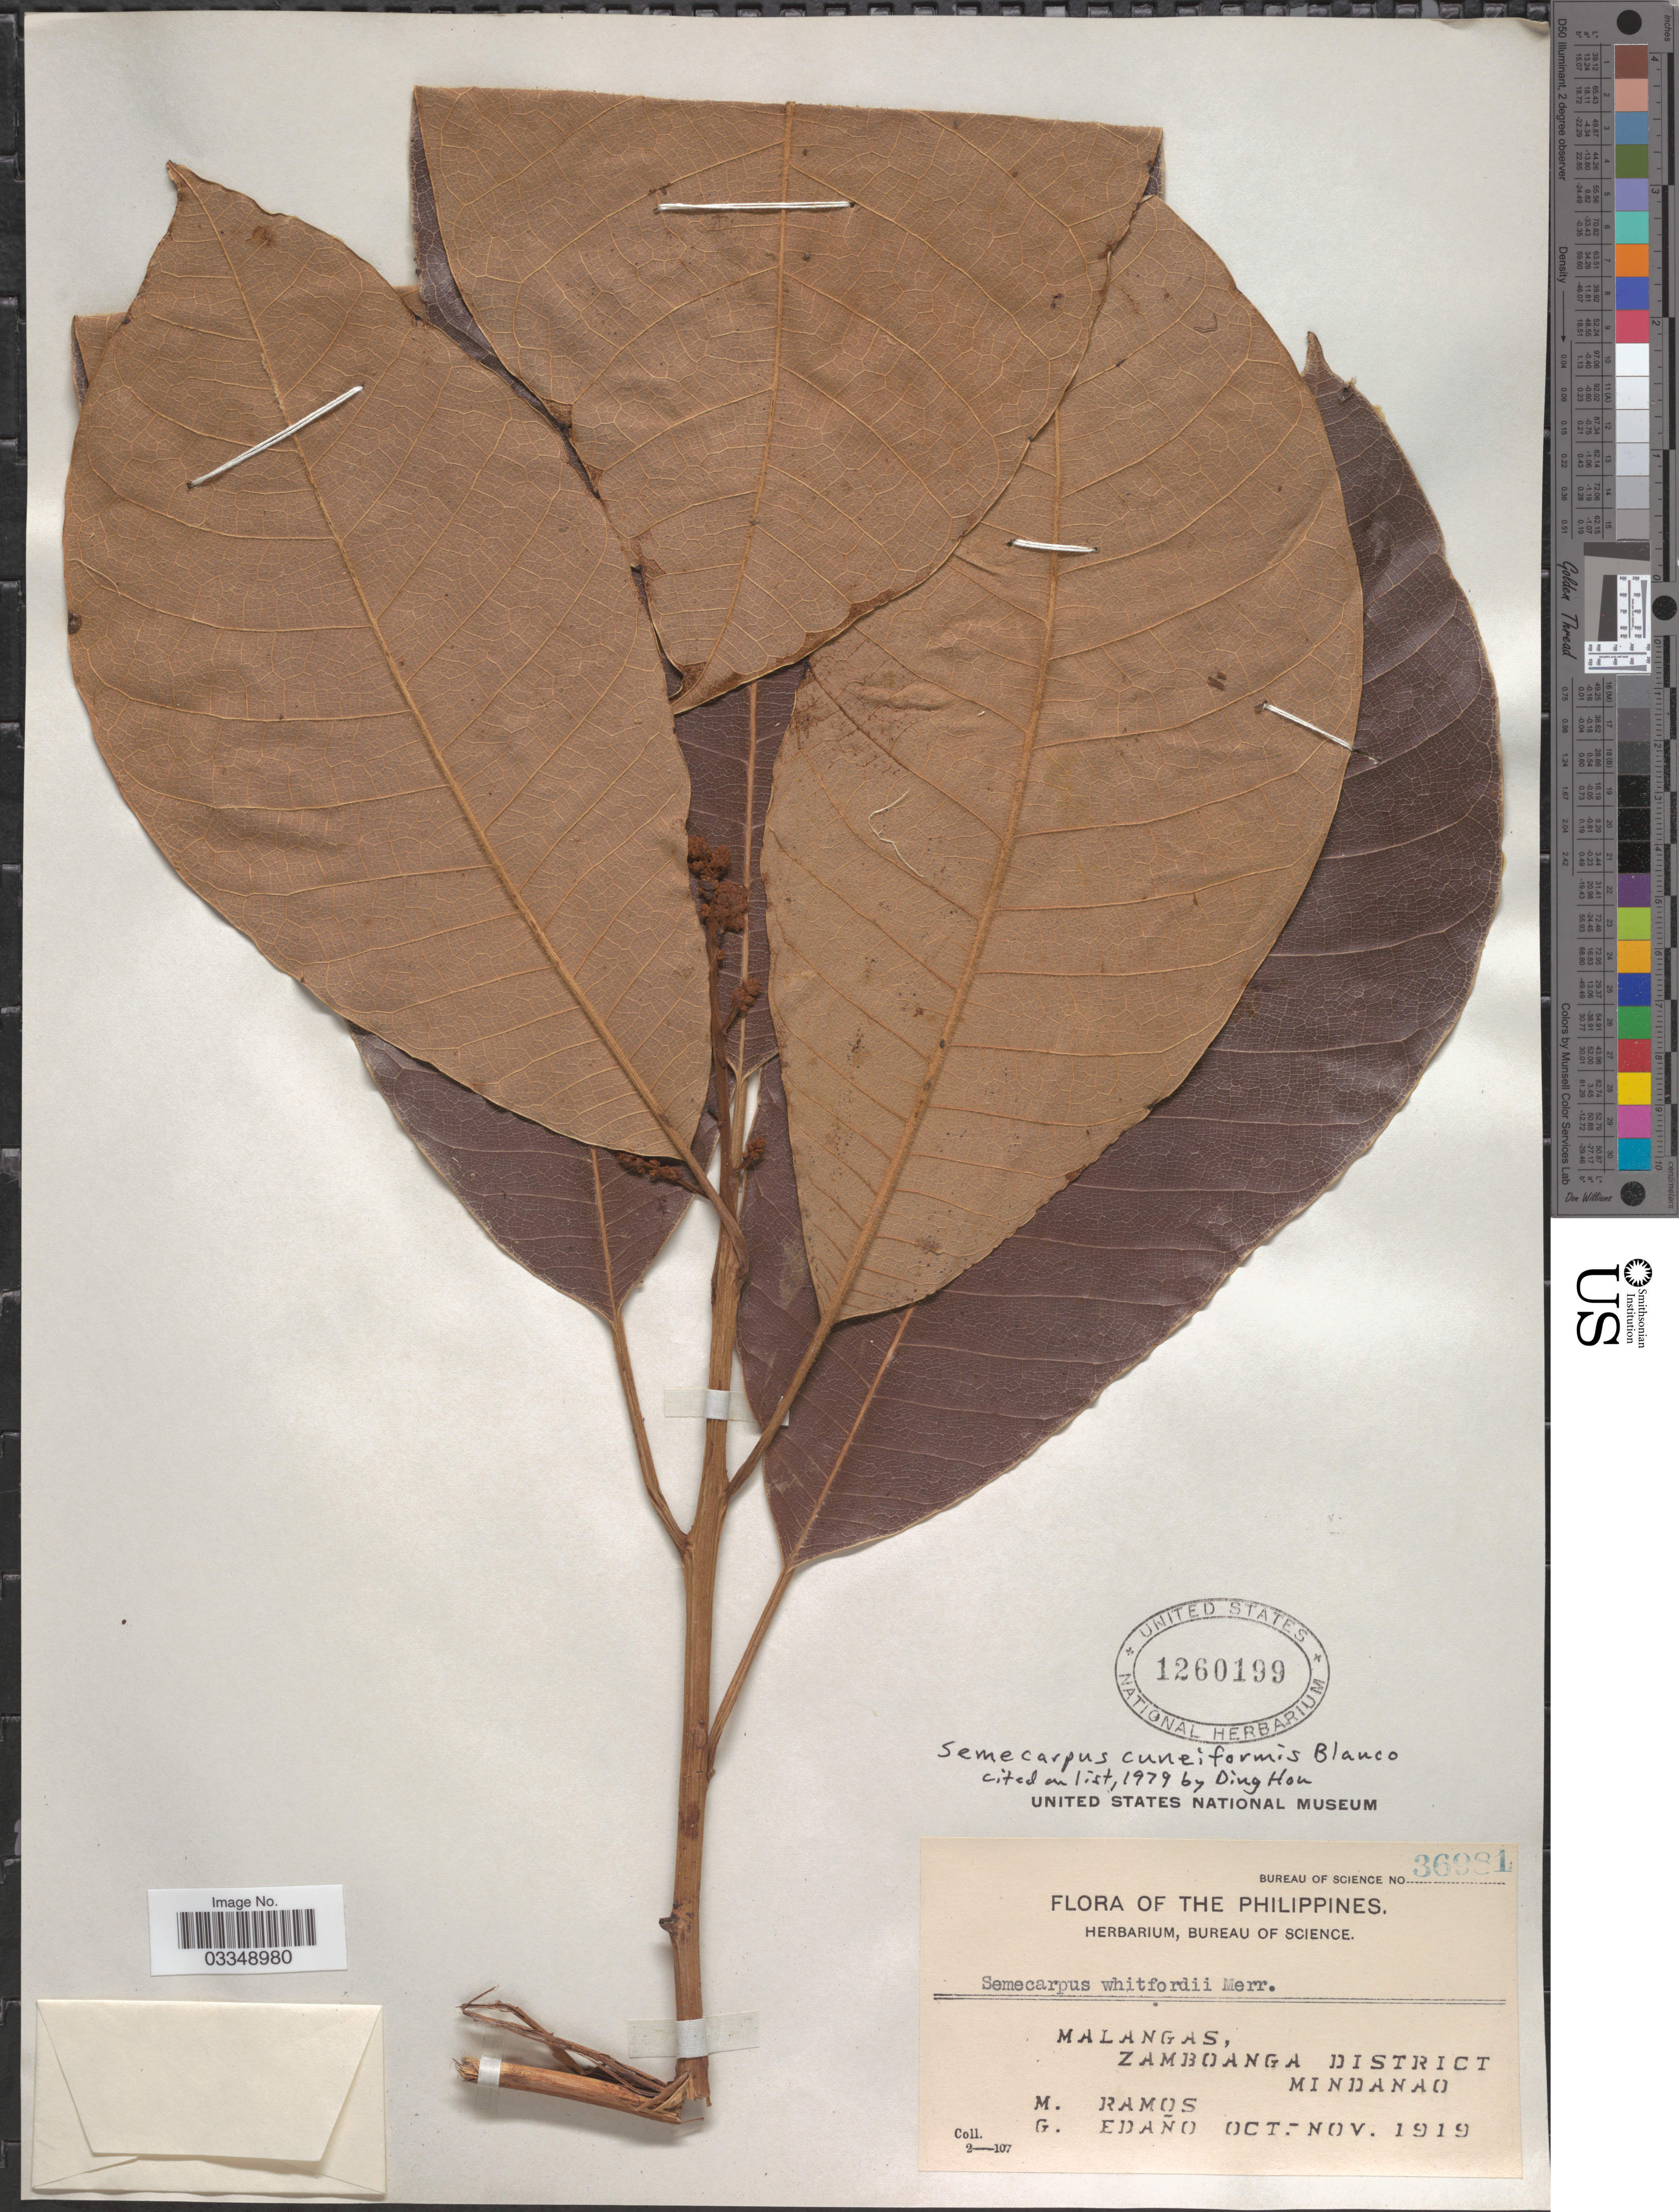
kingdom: Plantae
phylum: Tracheophyta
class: Magnoliopsida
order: Sapindales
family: Anacardiaceae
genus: Semecarpus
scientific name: Semecarpus cuneiformis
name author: Blanco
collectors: M. Ramos & G. Edaño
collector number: Bureau of Science 36981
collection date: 1919-10/1919-11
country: Philippines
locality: Malangas, Zamboanga District. Mindanao.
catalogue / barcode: US 1260199